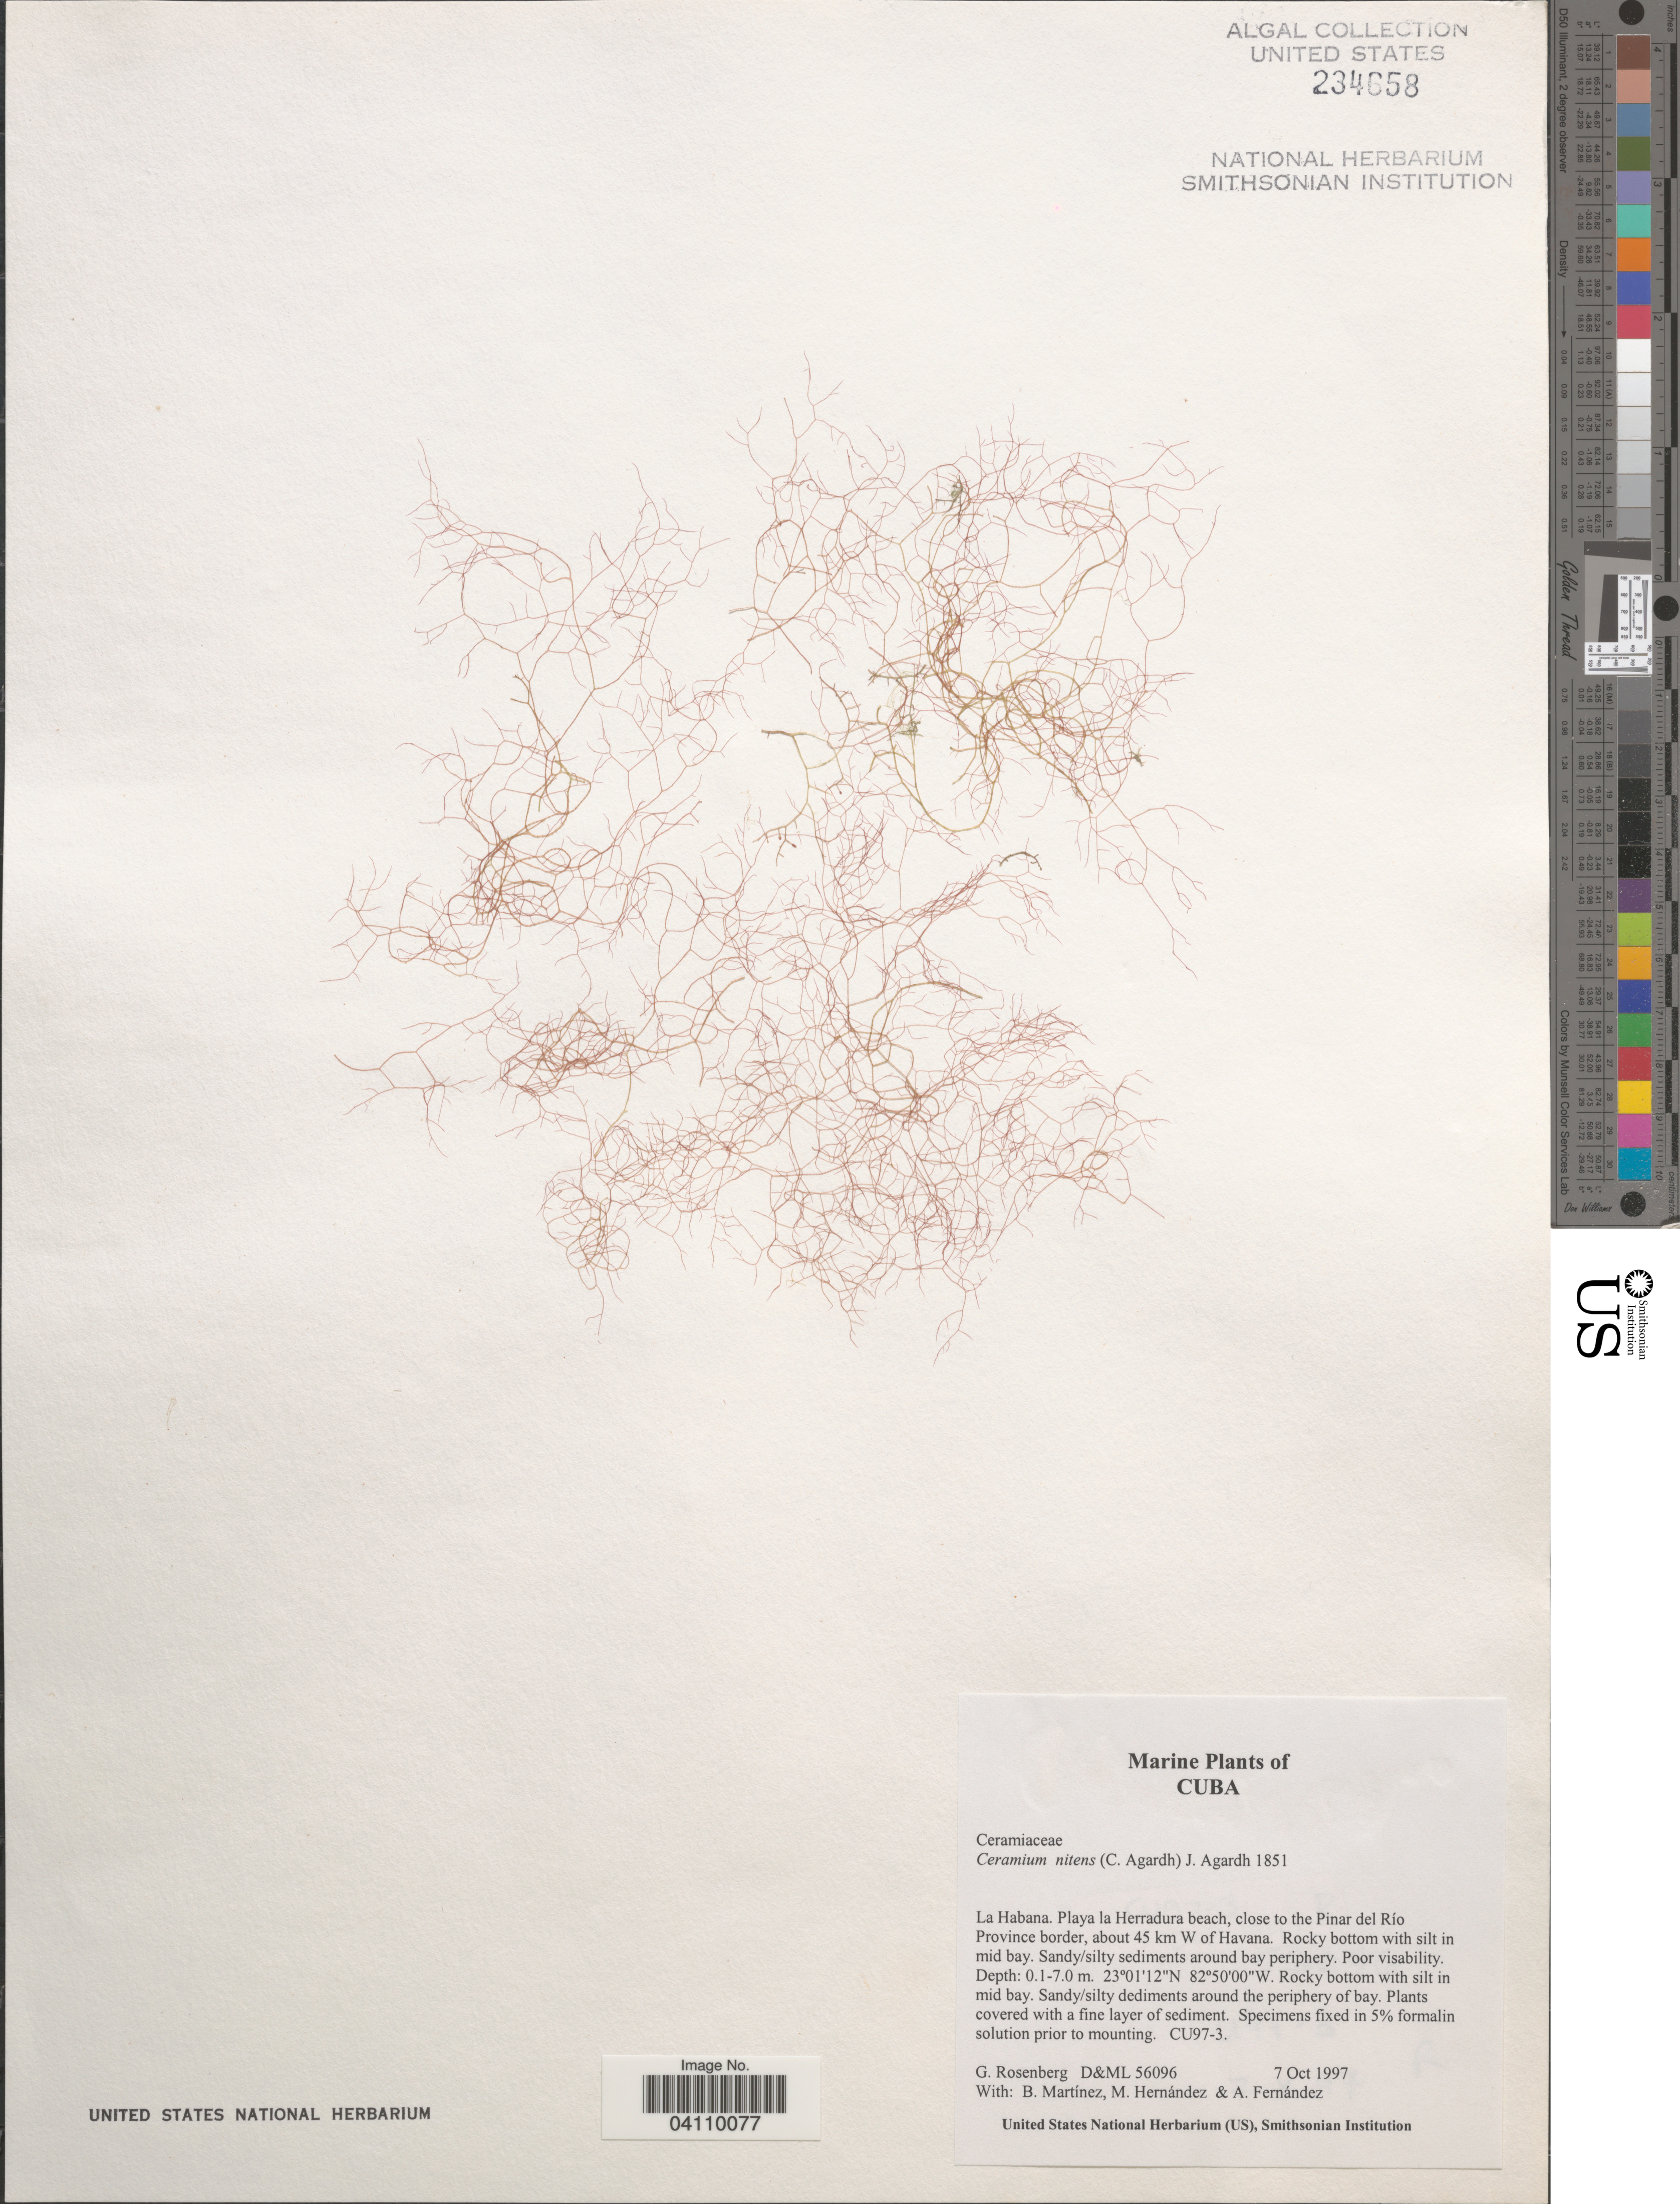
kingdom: Plantae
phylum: Rhodophyta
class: Florideophyceae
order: Ceramiales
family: Ceramiaceae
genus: Ceramium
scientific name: Ceramium nitens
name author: (C. Agardh) J. Agardh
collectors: G. Rosenberg, B. Martinez, M. Hernandez & A. Fernández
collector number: D&ML 56096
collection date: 1997-10-07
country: Cuba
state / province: La Habana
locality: Playa la Herradura beach, close to the Pinar del Río Province border, about 45 km W of Havana. CU97-3 [unsure placement].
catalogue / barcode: US 234658